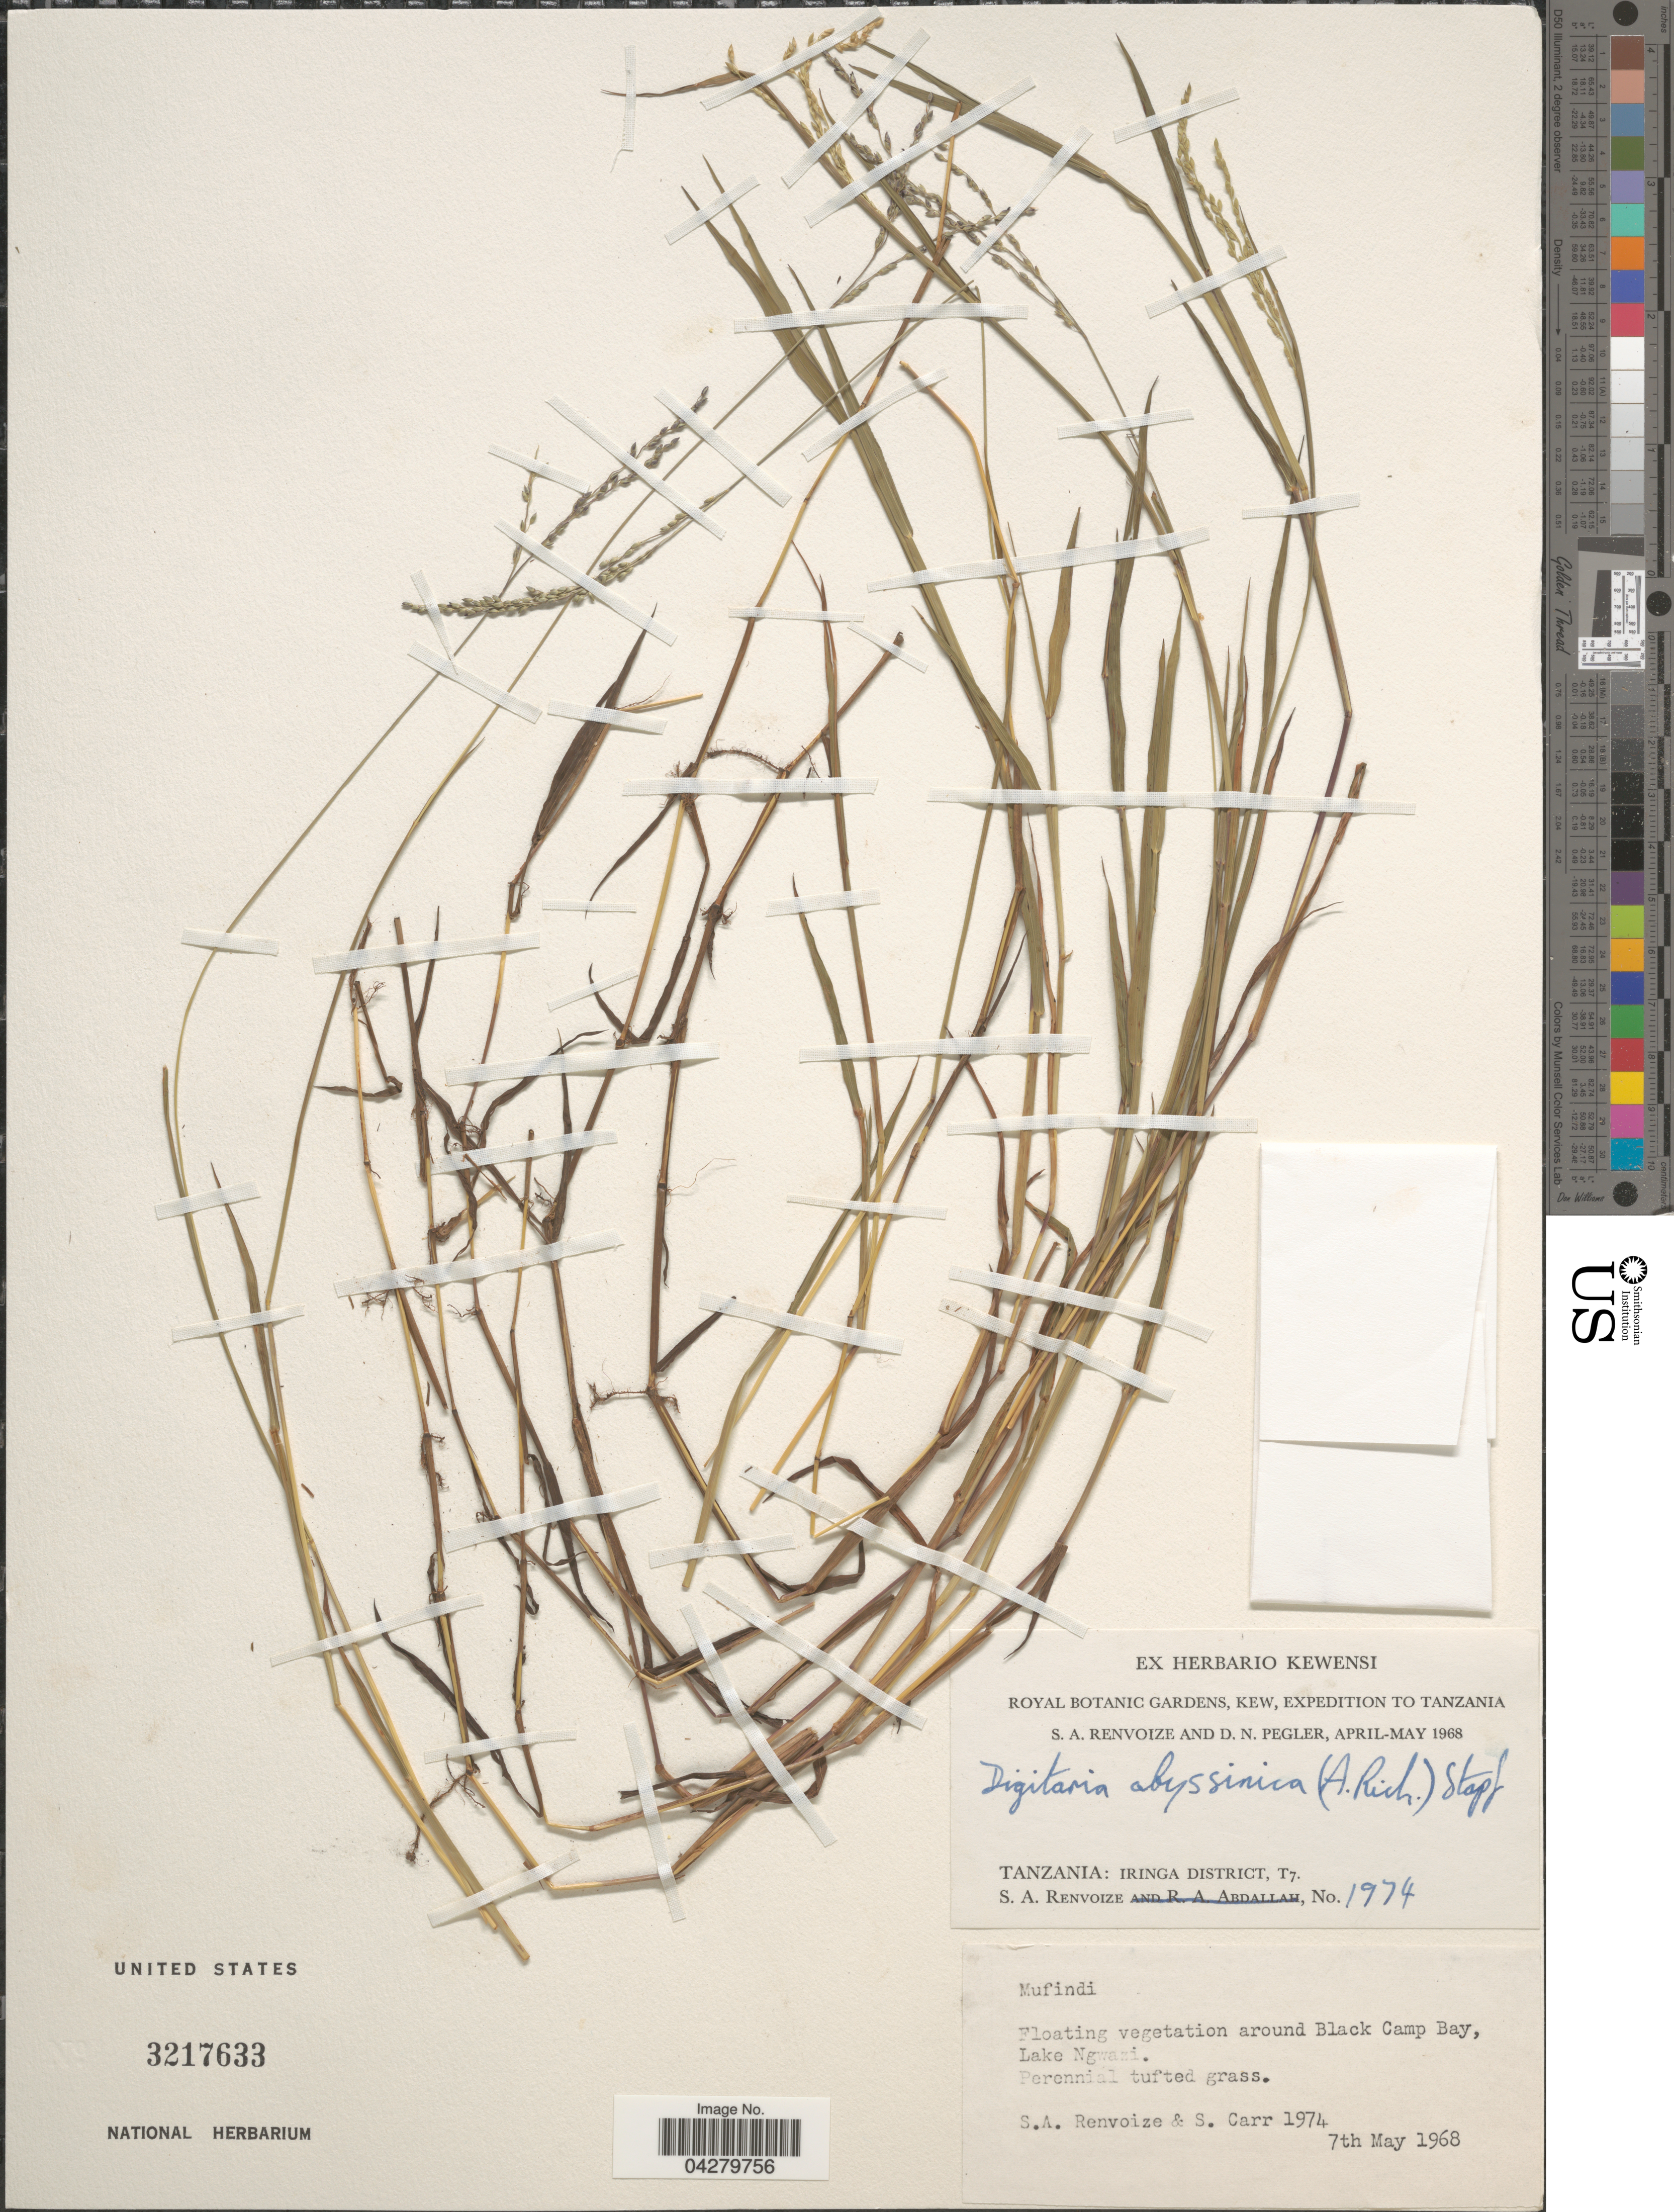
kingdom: Plantae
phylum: Tracheophyta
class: Liliopsida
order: Poales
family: Poaceae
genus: Digitaria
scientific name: Digitaria abyssinica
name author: (Hochst. ex Rich.) Stapf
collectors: S. A. Renvoize & S. Carr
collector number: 1974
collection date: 1968-05-07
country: Tanzania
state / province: Iringa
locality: Royal Botanic Gardens, Kew, Expedition to Tanzania. Iringa District, T7. Mufindi. Floating vegetation around Black Camp Bay, Lake Ngwani.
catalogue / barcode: US 3217633